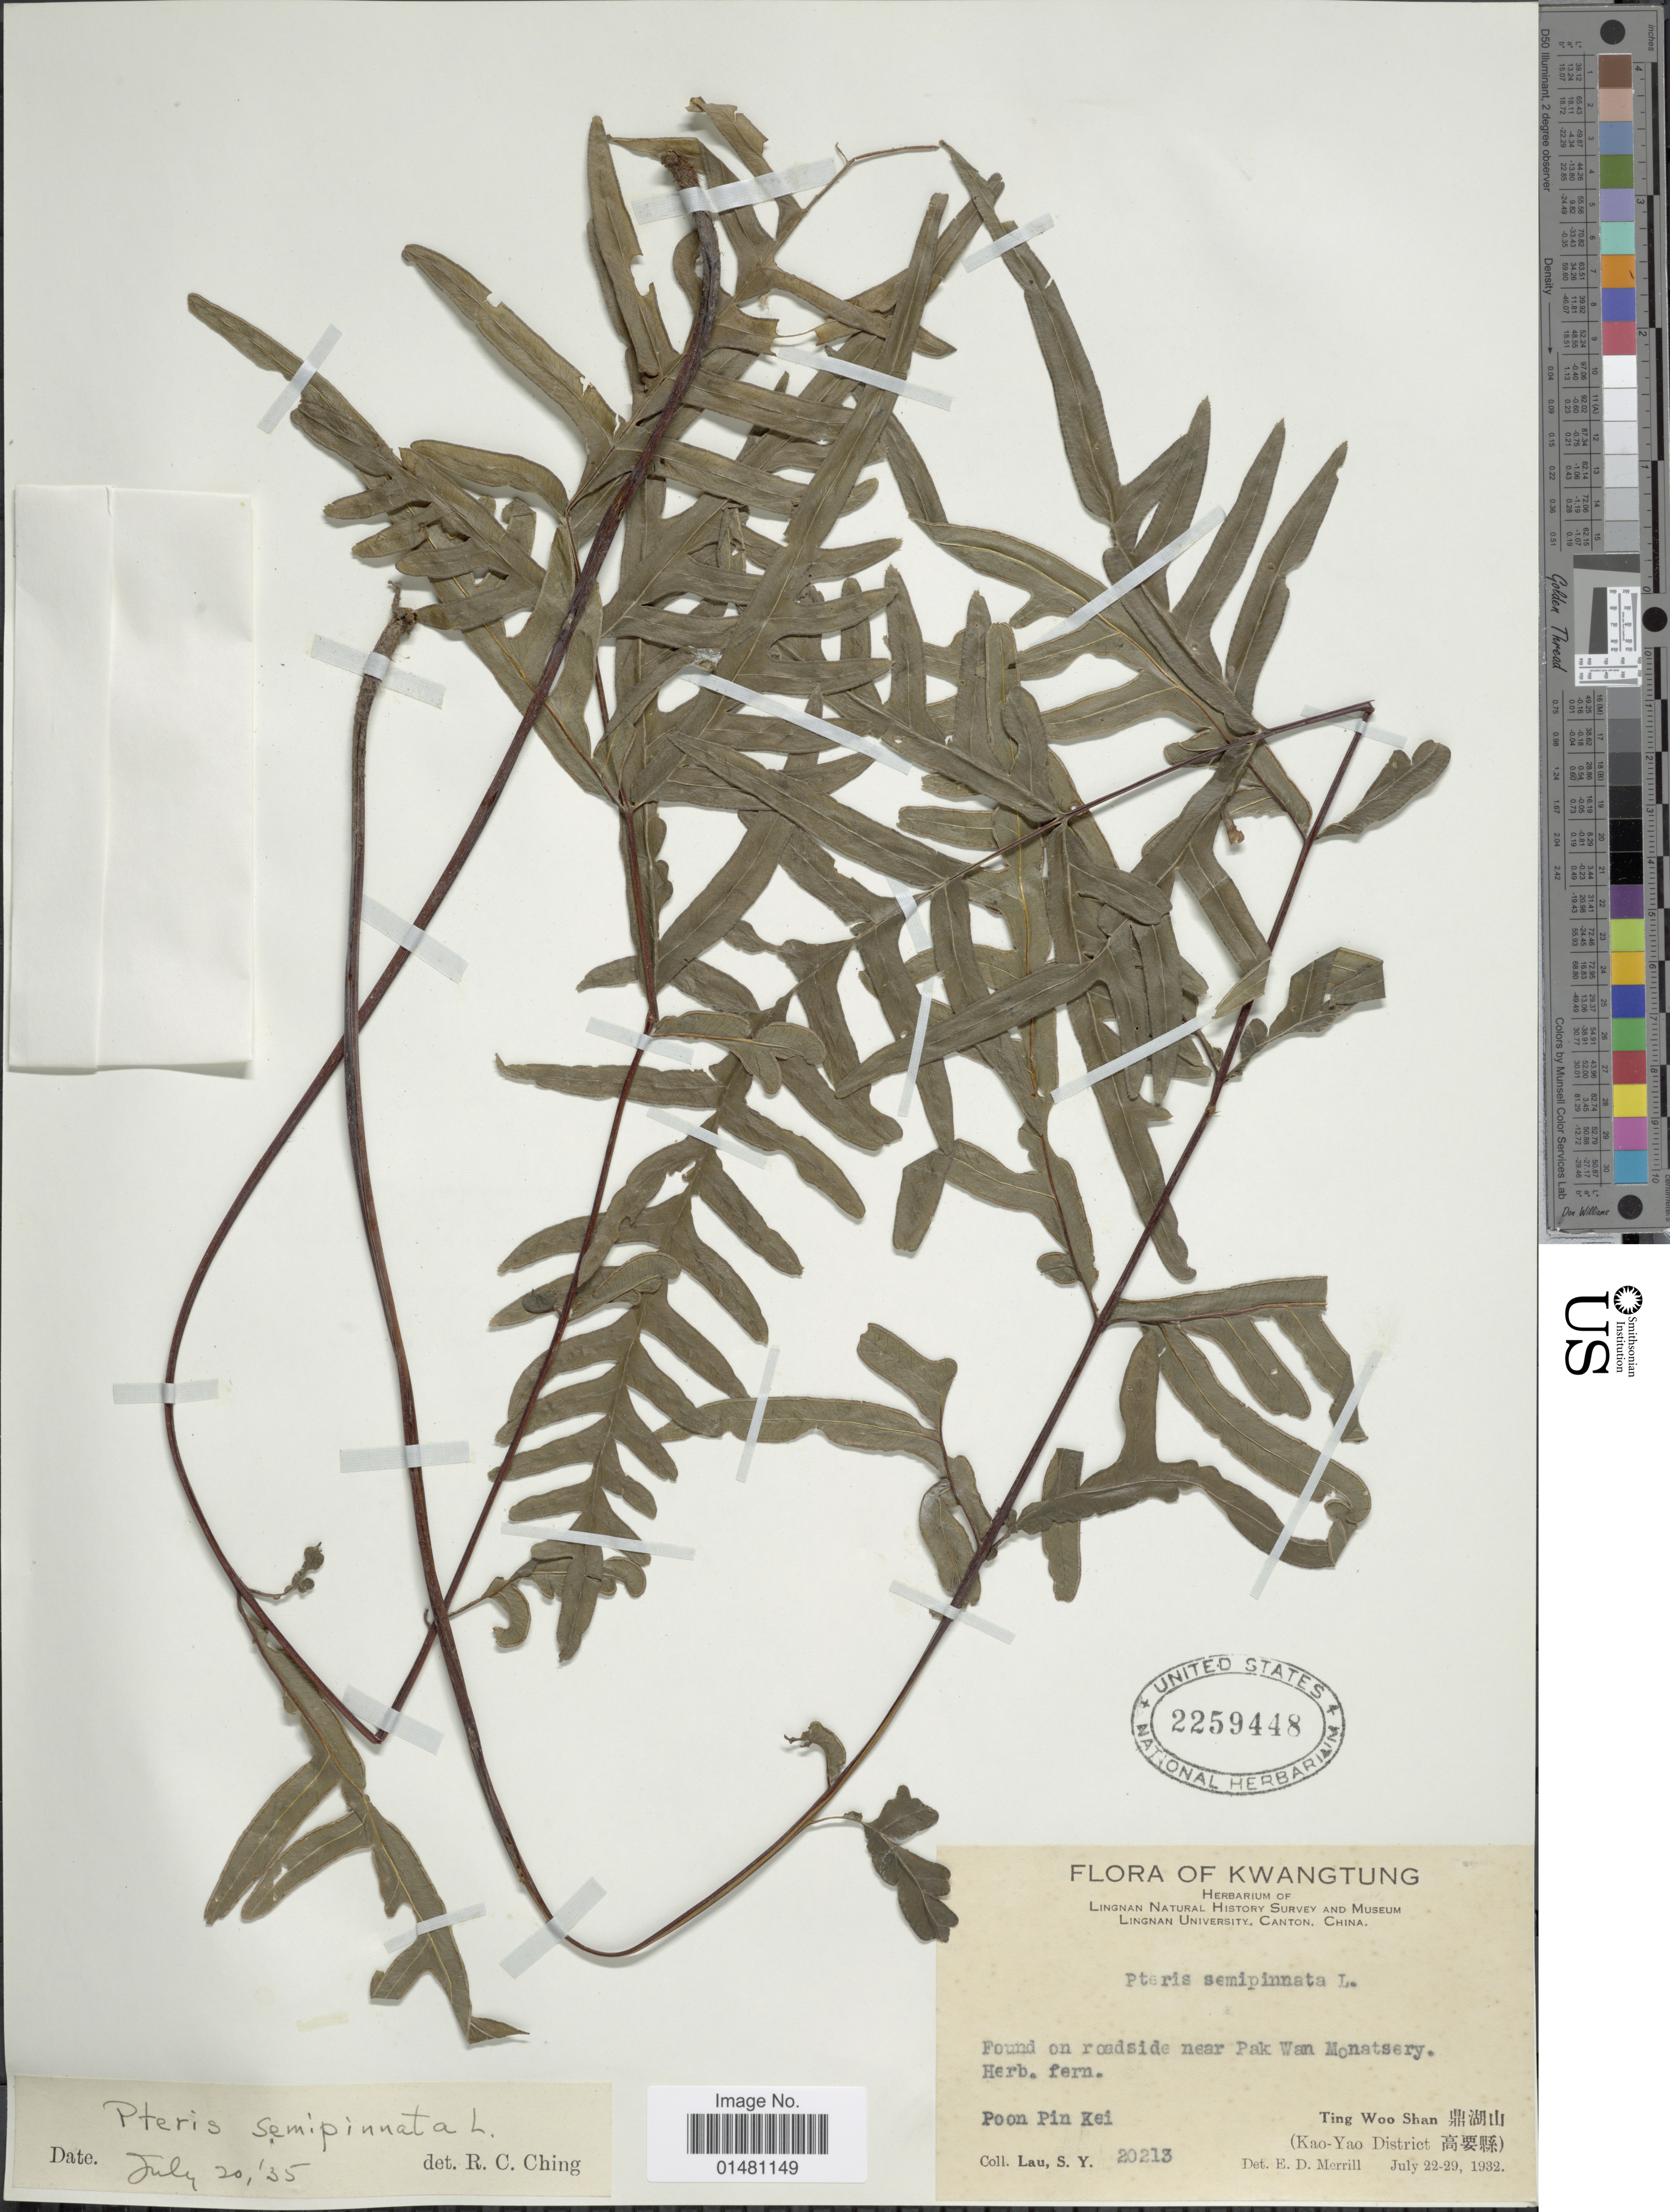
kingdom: Plantae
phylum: Tracheophyta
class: Polypodiopsida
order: Polypodiales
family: Pteridaceae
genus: Pteris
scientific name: Pteris semipinnata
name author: L.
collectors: S. Y. Lau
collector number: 20213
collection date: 1932-07-22/1932-07-29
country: China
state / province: Guangdong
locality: Kwangtung, Found on roadside near Pak Wan Monatsery, Poon Pin Kei, Ting Woo Shan X, (Kao-Yao District X)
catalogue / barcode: US 2259448